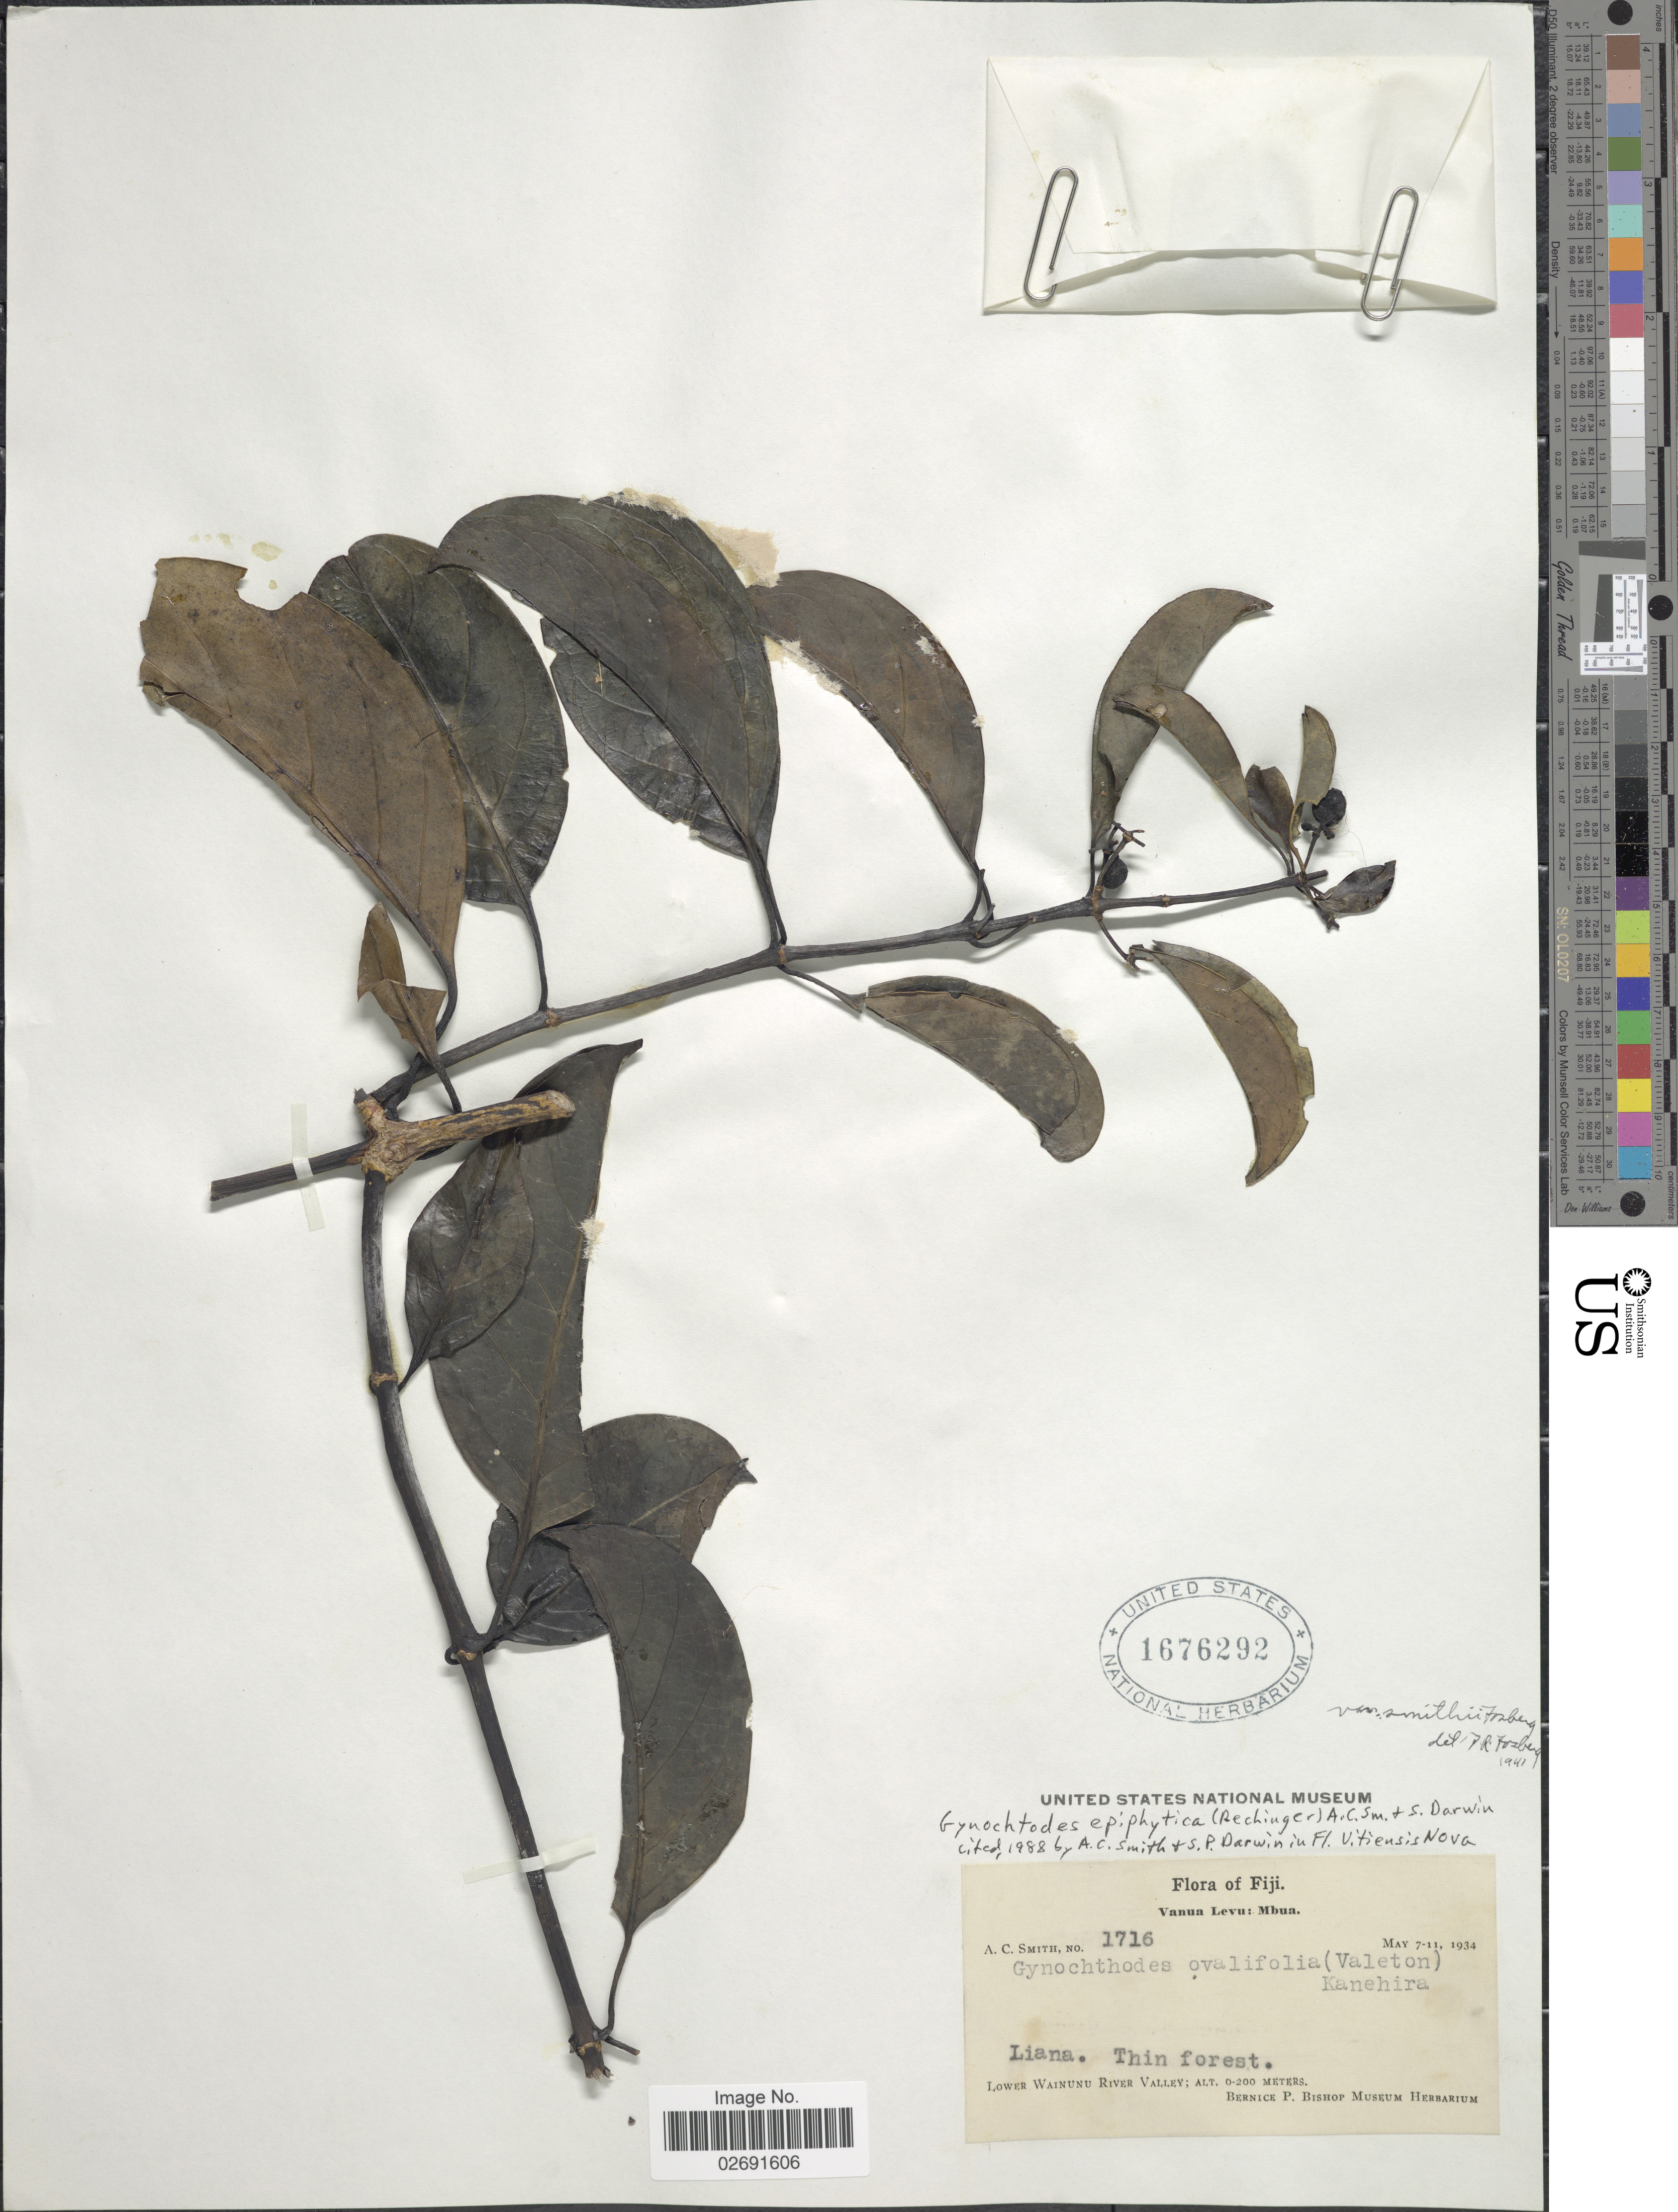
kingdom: Plantae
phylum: Tracheophyta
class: Magnoliopsida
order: Gentianales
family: Rubiaceae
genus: Gynochthodes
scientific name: Gynochthodes epiphytica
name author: (Rech. f.) A.C. Sm. & S.P. Darwin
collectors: A. C. Smith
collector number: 1716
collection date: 1934-05-07/1934-05-11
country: Fiji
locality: Vanua Levu: Mbua, Thin forest, Lower Wainunu River Valley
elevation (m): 0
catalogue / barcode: US 1676292